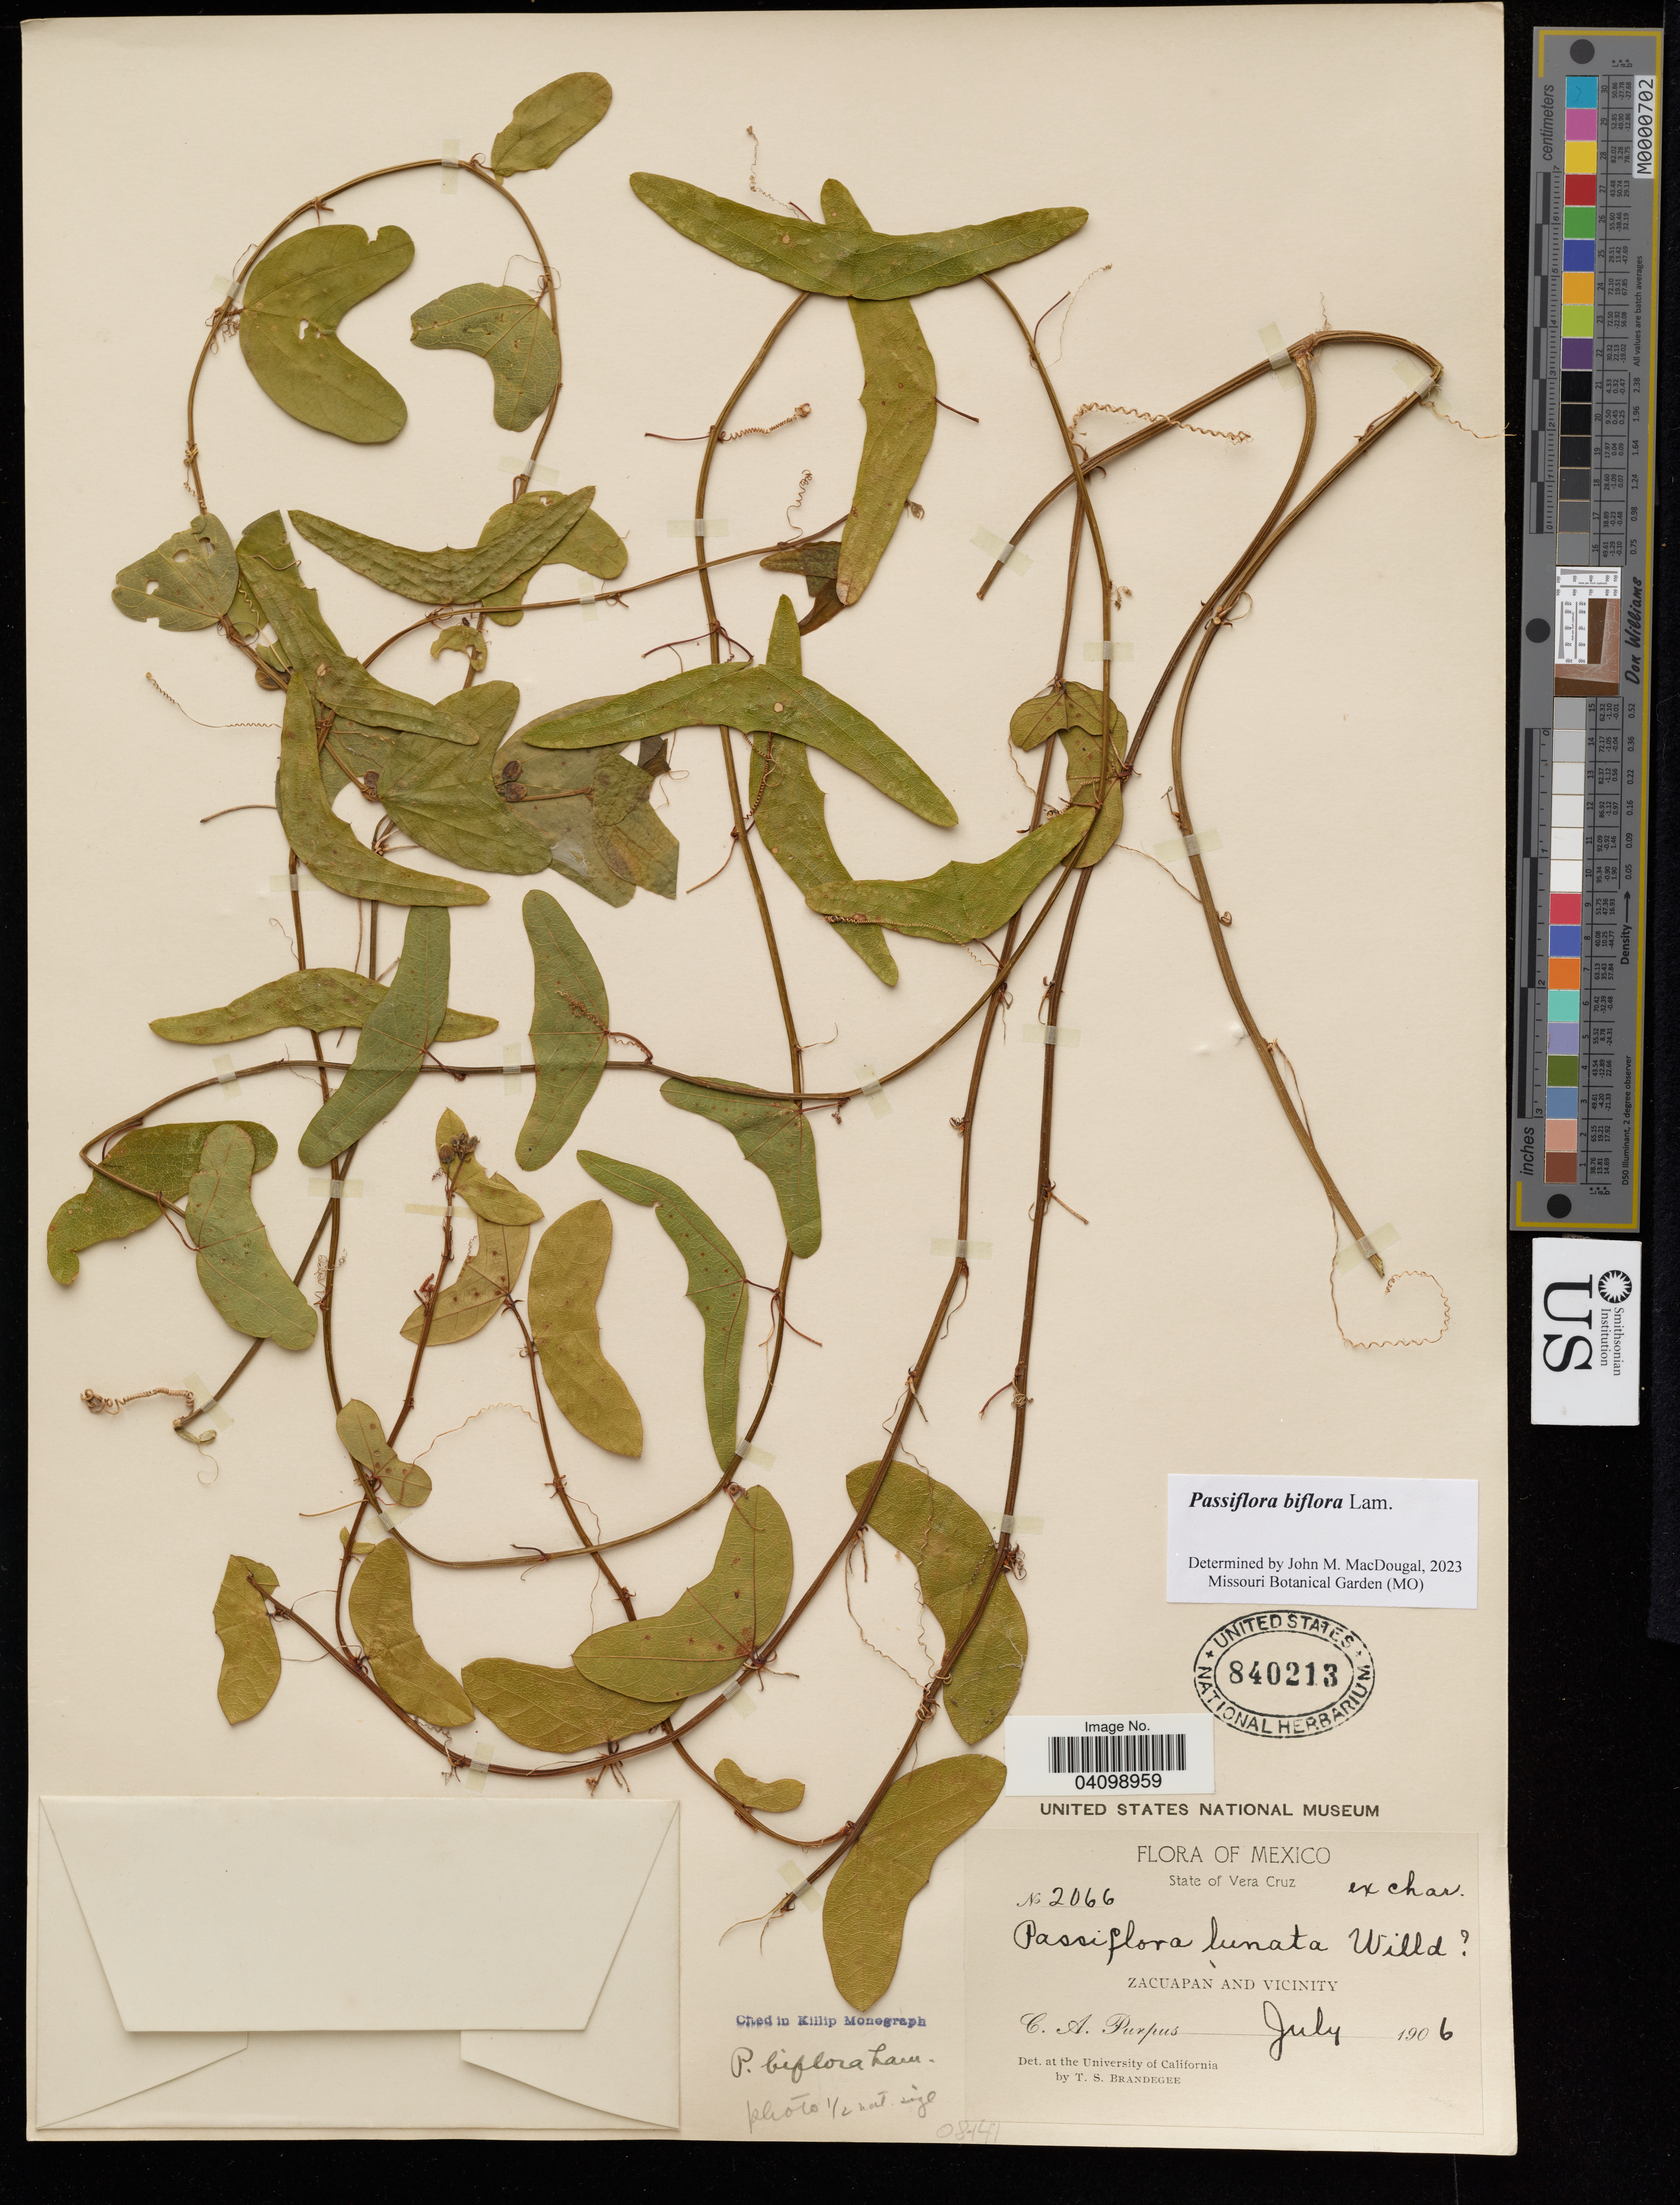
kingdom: Plantae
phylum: Tracheophyta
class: Magnoliopsida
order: Malpighiales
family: Passifloraceae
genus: Passiflora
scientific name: Passiflora biflora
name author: Lam.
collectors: C. Purpus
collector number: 2066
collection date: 1906-07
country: Mexico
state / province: Veracruz Llave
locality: Zacuapan and Vicinity.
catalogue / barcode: US 840213